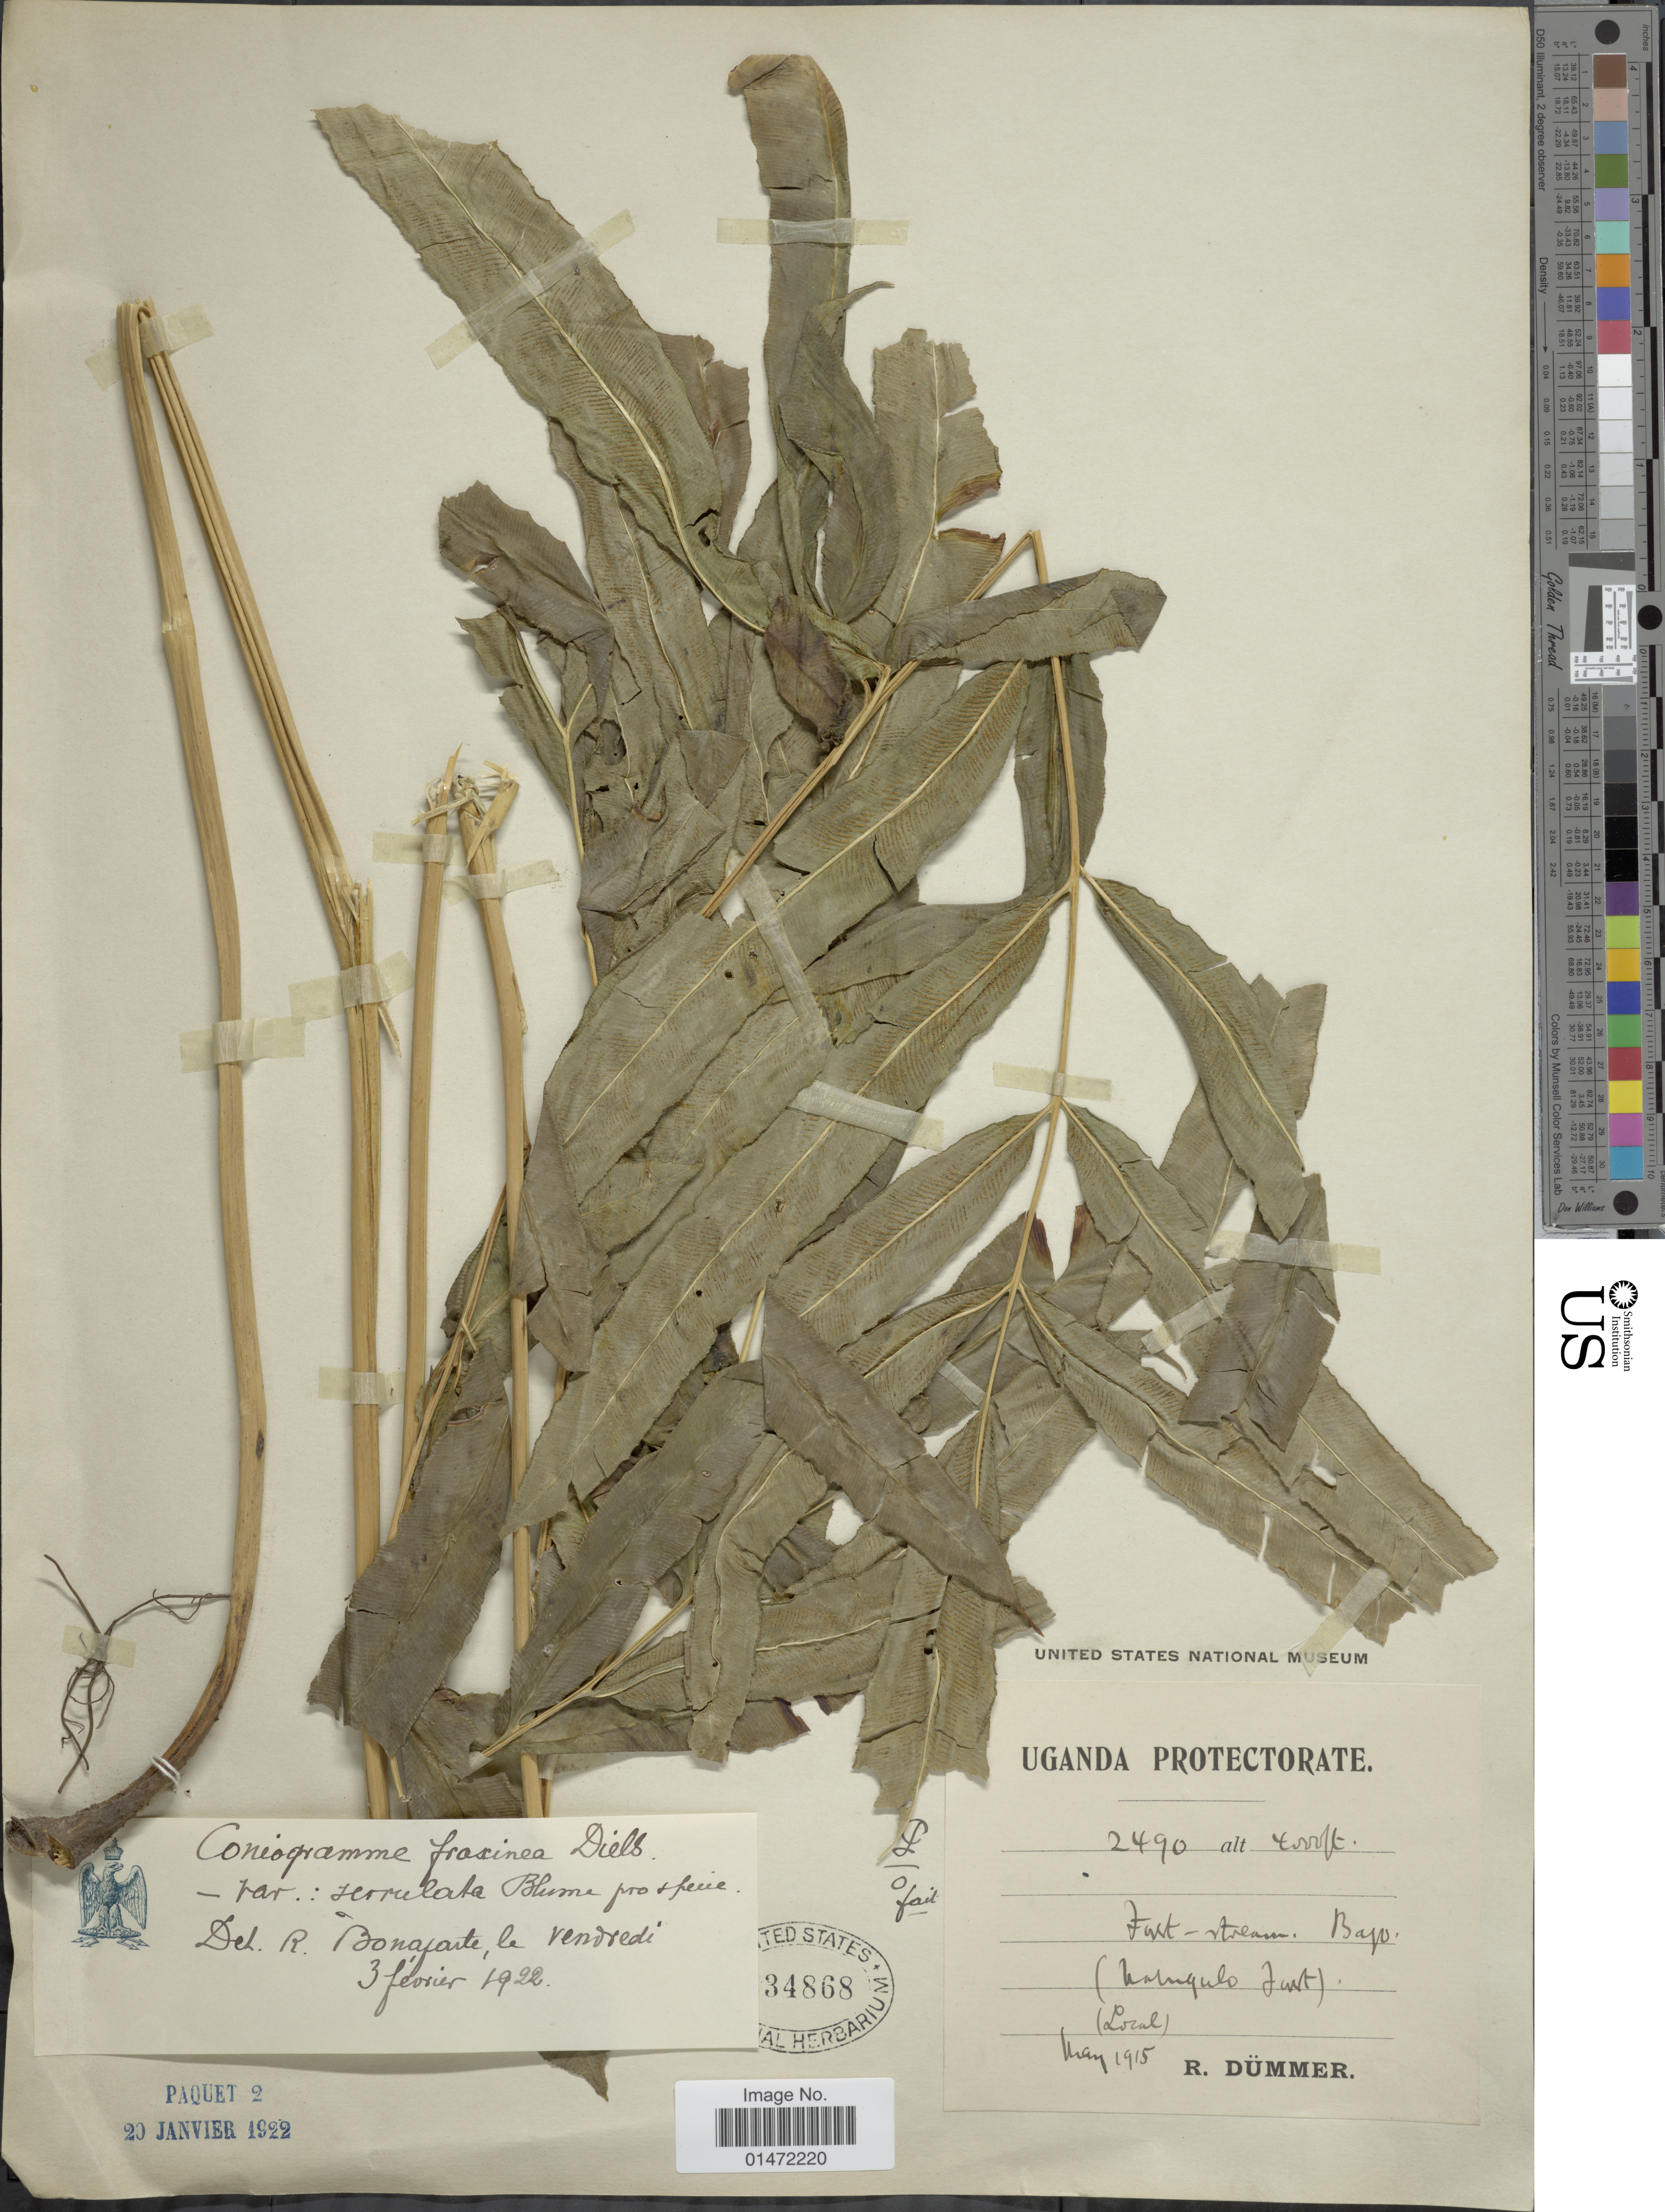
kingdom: Plantae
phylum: Tracheophyta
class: Polypodiopsida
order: Polypodiales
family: Pteridaceae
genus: Coniogramme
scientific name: Coniogramme fraxinea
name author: (D. Don) Diels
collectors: R. A. Dümmer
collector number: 2490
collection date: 1915-05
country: Uganda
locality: Forest-stream Bajo ( [illegible text])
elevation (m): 1219